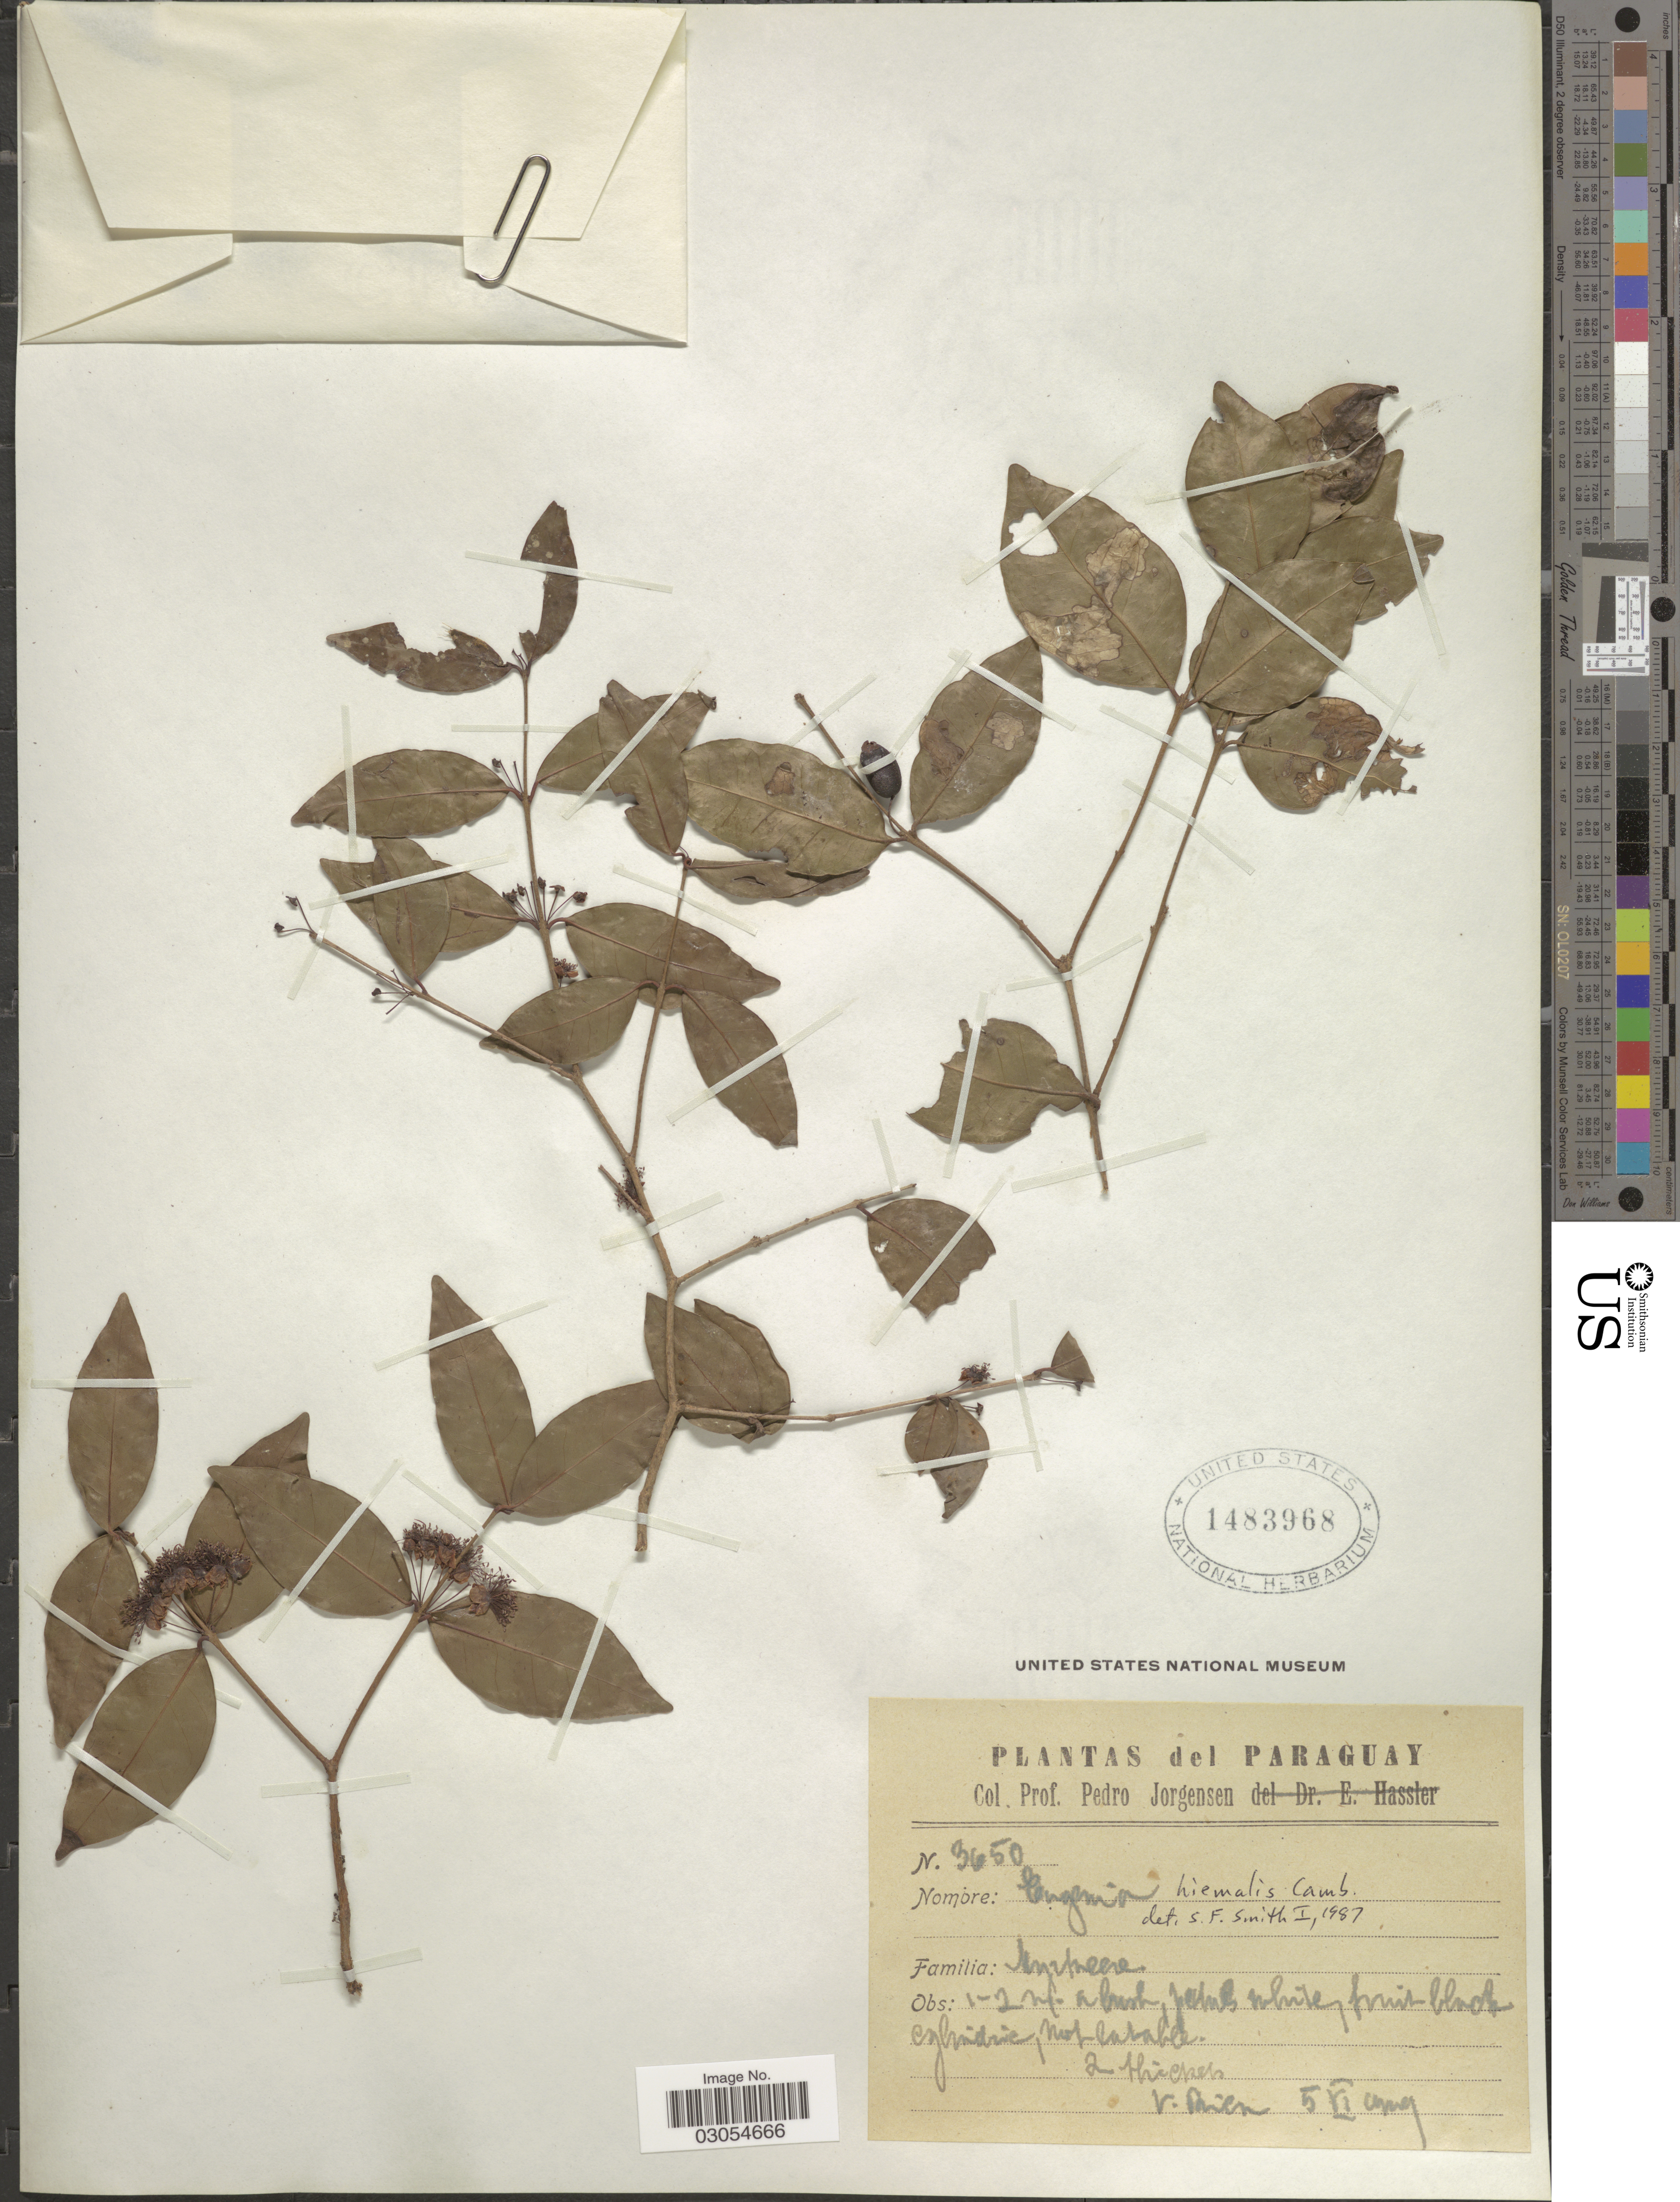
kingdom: Plantae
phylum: Tracheophyta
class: Magnoliopsida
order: Myrtales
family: Myrtaceae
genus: Eugenia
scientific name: Eugenia hiemalis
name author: Cambess.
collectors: P. Jörgensen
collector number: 3650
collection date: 1949-06-05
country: Paraguay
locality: V. Rica.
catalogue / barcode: US 1483968